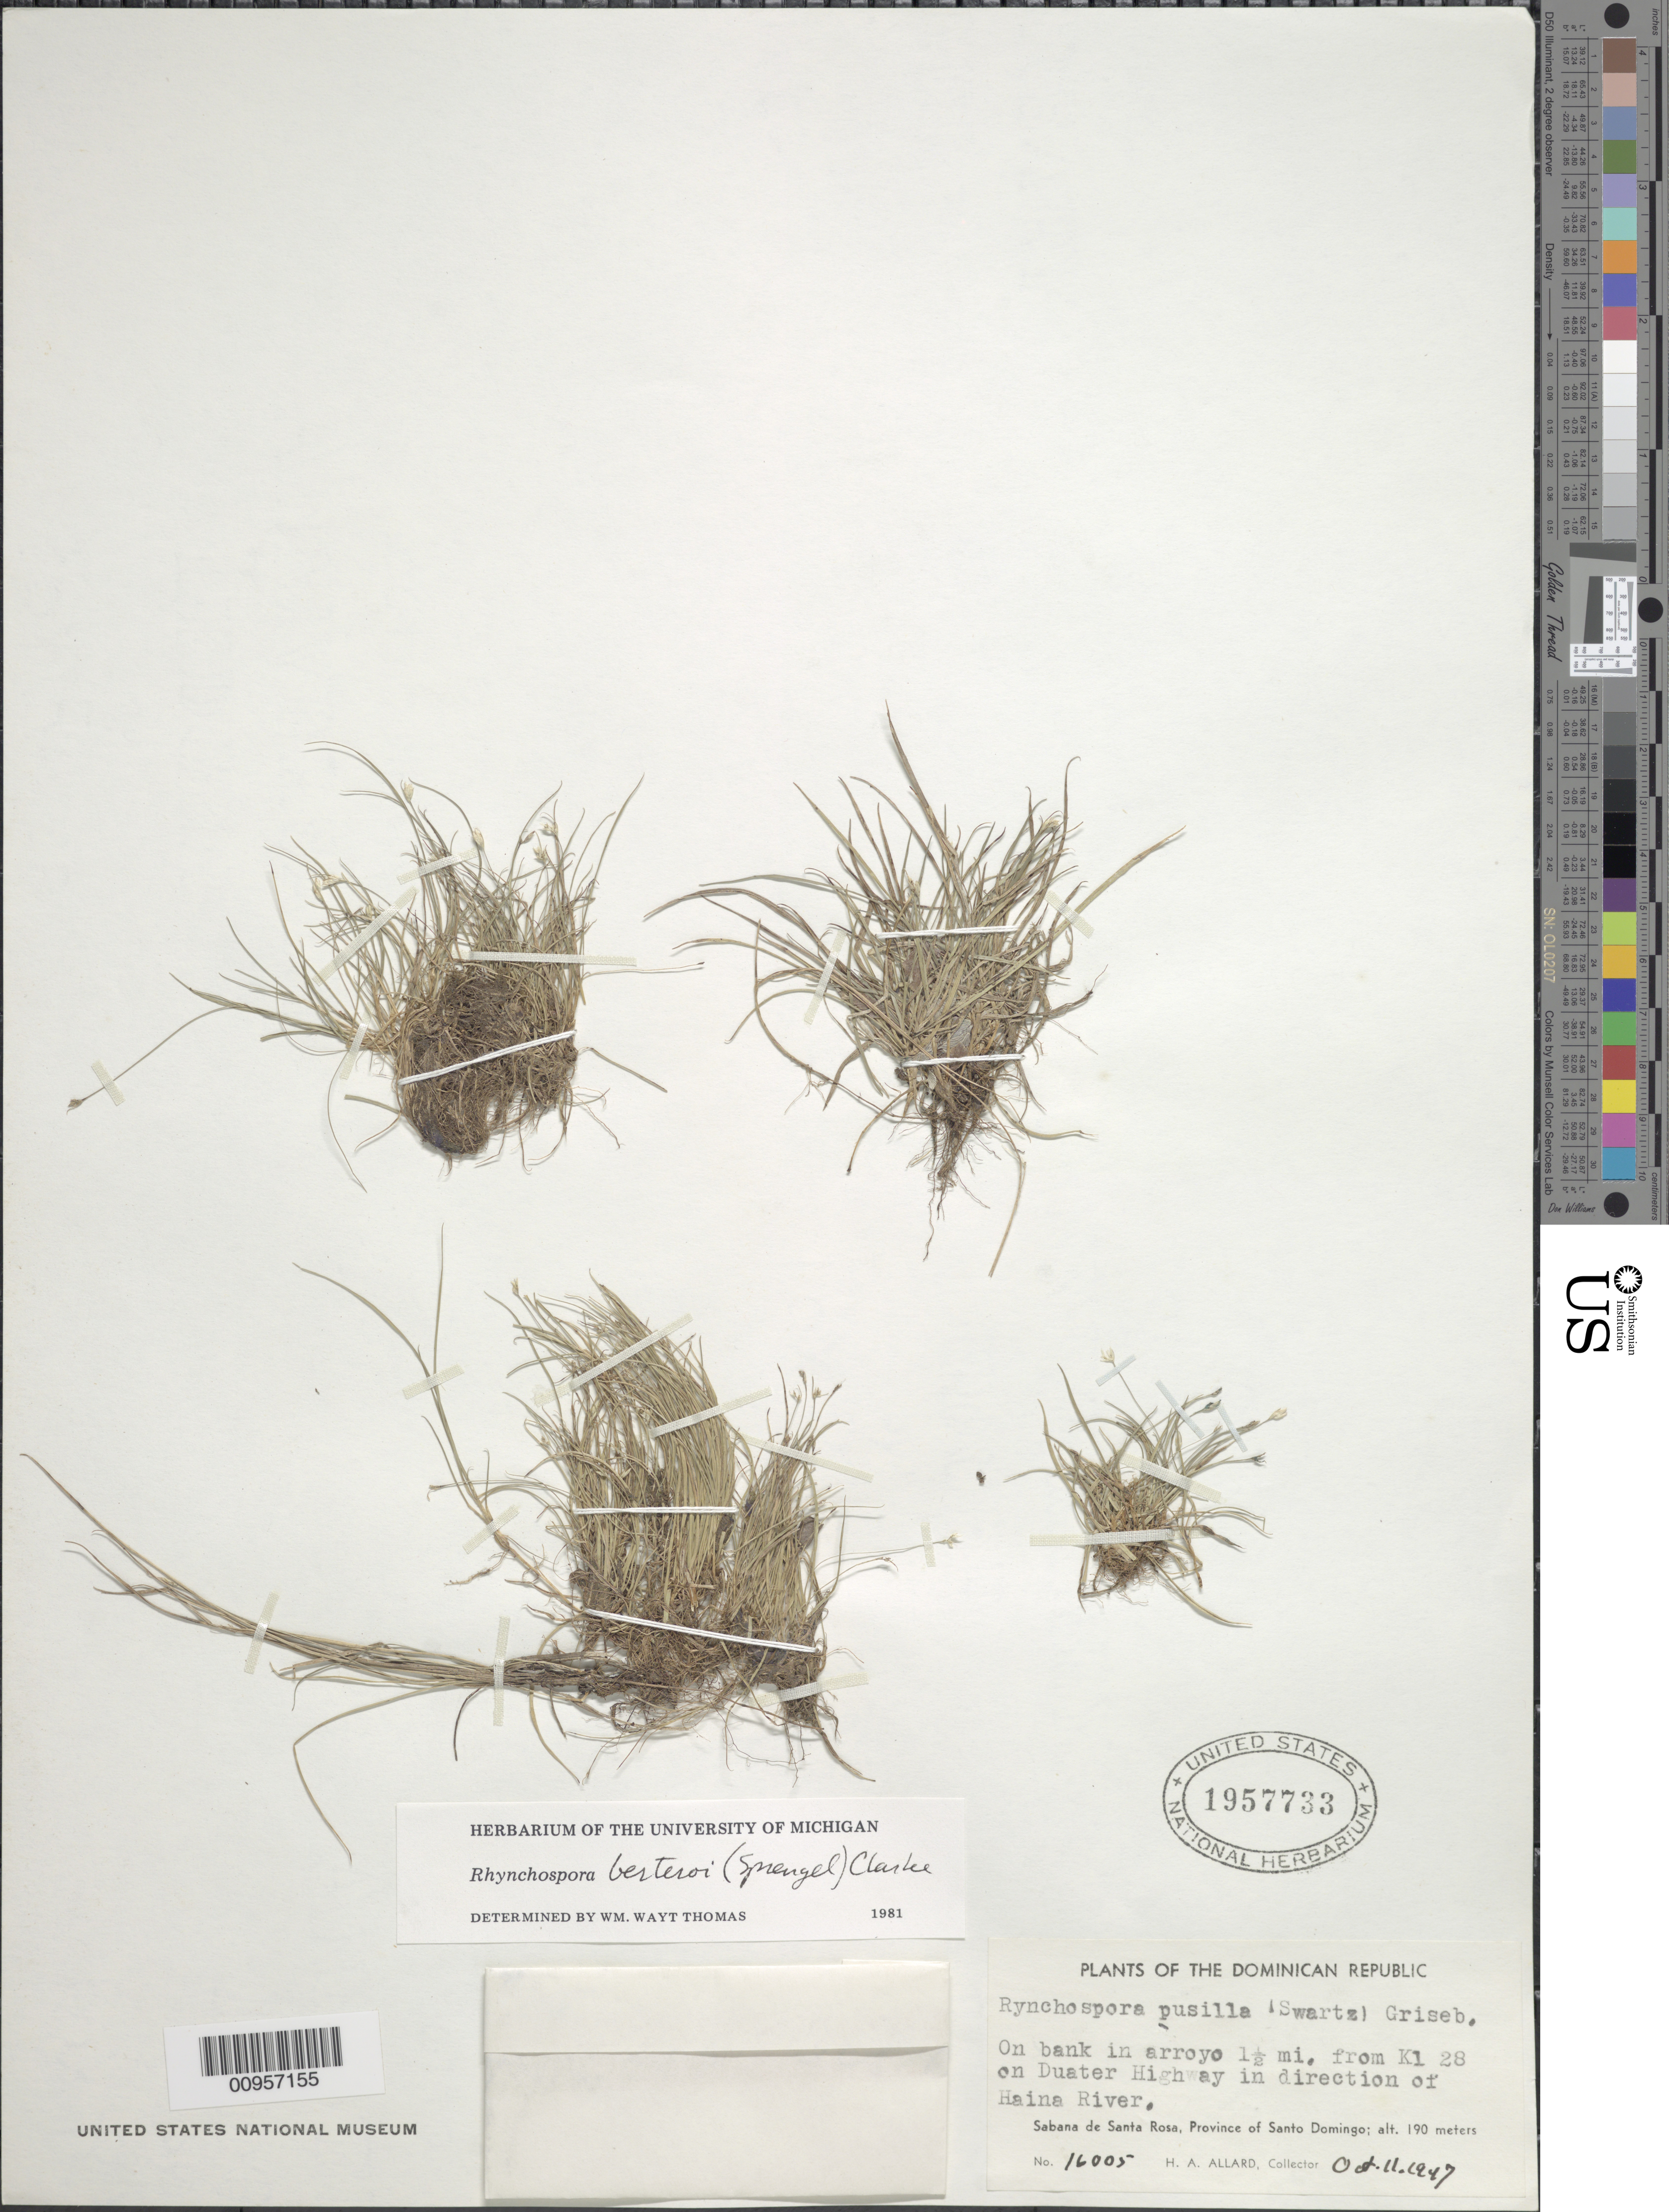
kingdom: Plantae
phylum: Tracheophyta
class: Liliopsida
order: Poales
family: Cyperaceae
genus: Rhynchospora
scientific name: Rhynchospora berteroi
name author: (Spreng.) C.B. Clarke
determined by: Thomas, W. W., (NY), New York Botanical Garden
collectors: H. A. Allard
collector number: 16005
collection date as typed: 11 Oct 1947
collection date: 1947-10-11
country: Dominican Republic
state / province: Santo Domingo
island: Hispaniola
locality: Sabana de Santa Rosa, on bank in arroyo 1 1/2 mi from Kl 28 on Duarte Highway in direction of Haina River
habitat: On bank in arroyo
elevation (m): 190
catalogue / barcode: US 1957733